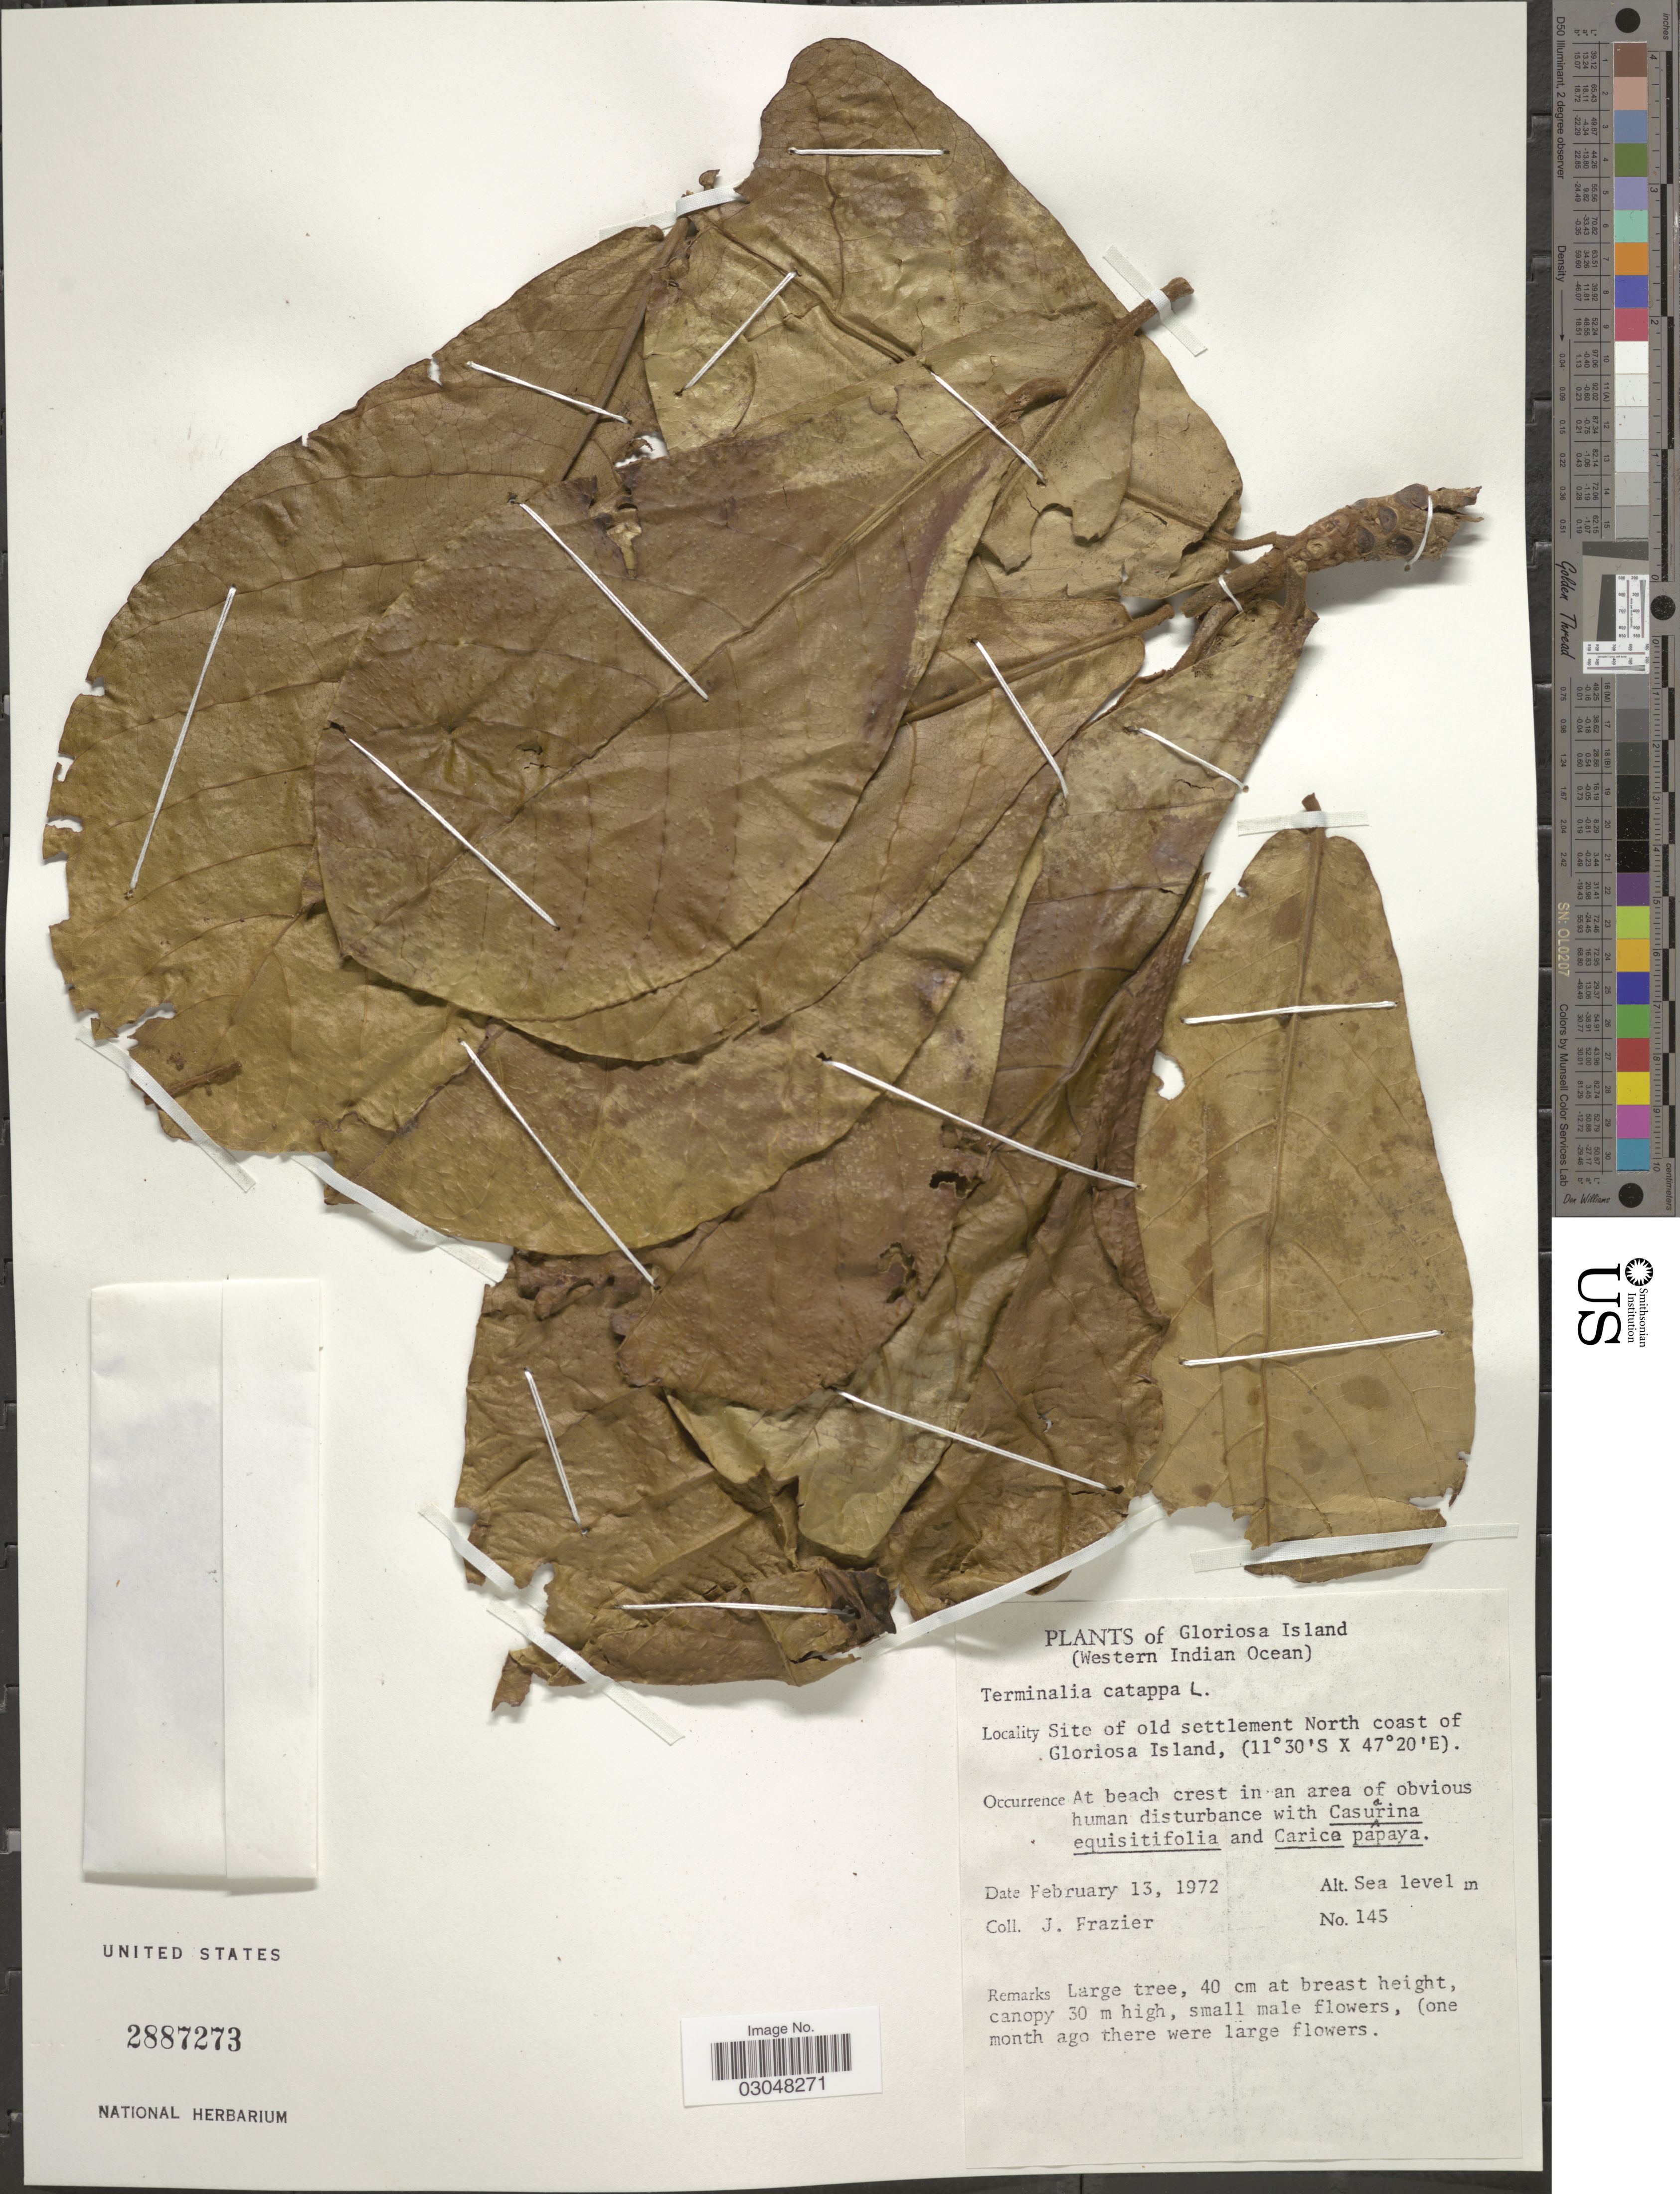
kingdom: Plantae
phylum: Tracheophyta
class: Magnoliopsida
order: Myrtales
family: Combretaceae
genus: Terminalia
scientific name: Terminalia catappa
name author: L.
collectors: J. Frazier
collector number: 145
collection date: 1972-02-13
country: French Southern Territories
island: Île Glorieuse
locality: Site of old settlement N coast of Île Glorieuse.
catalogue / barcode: US 2887273